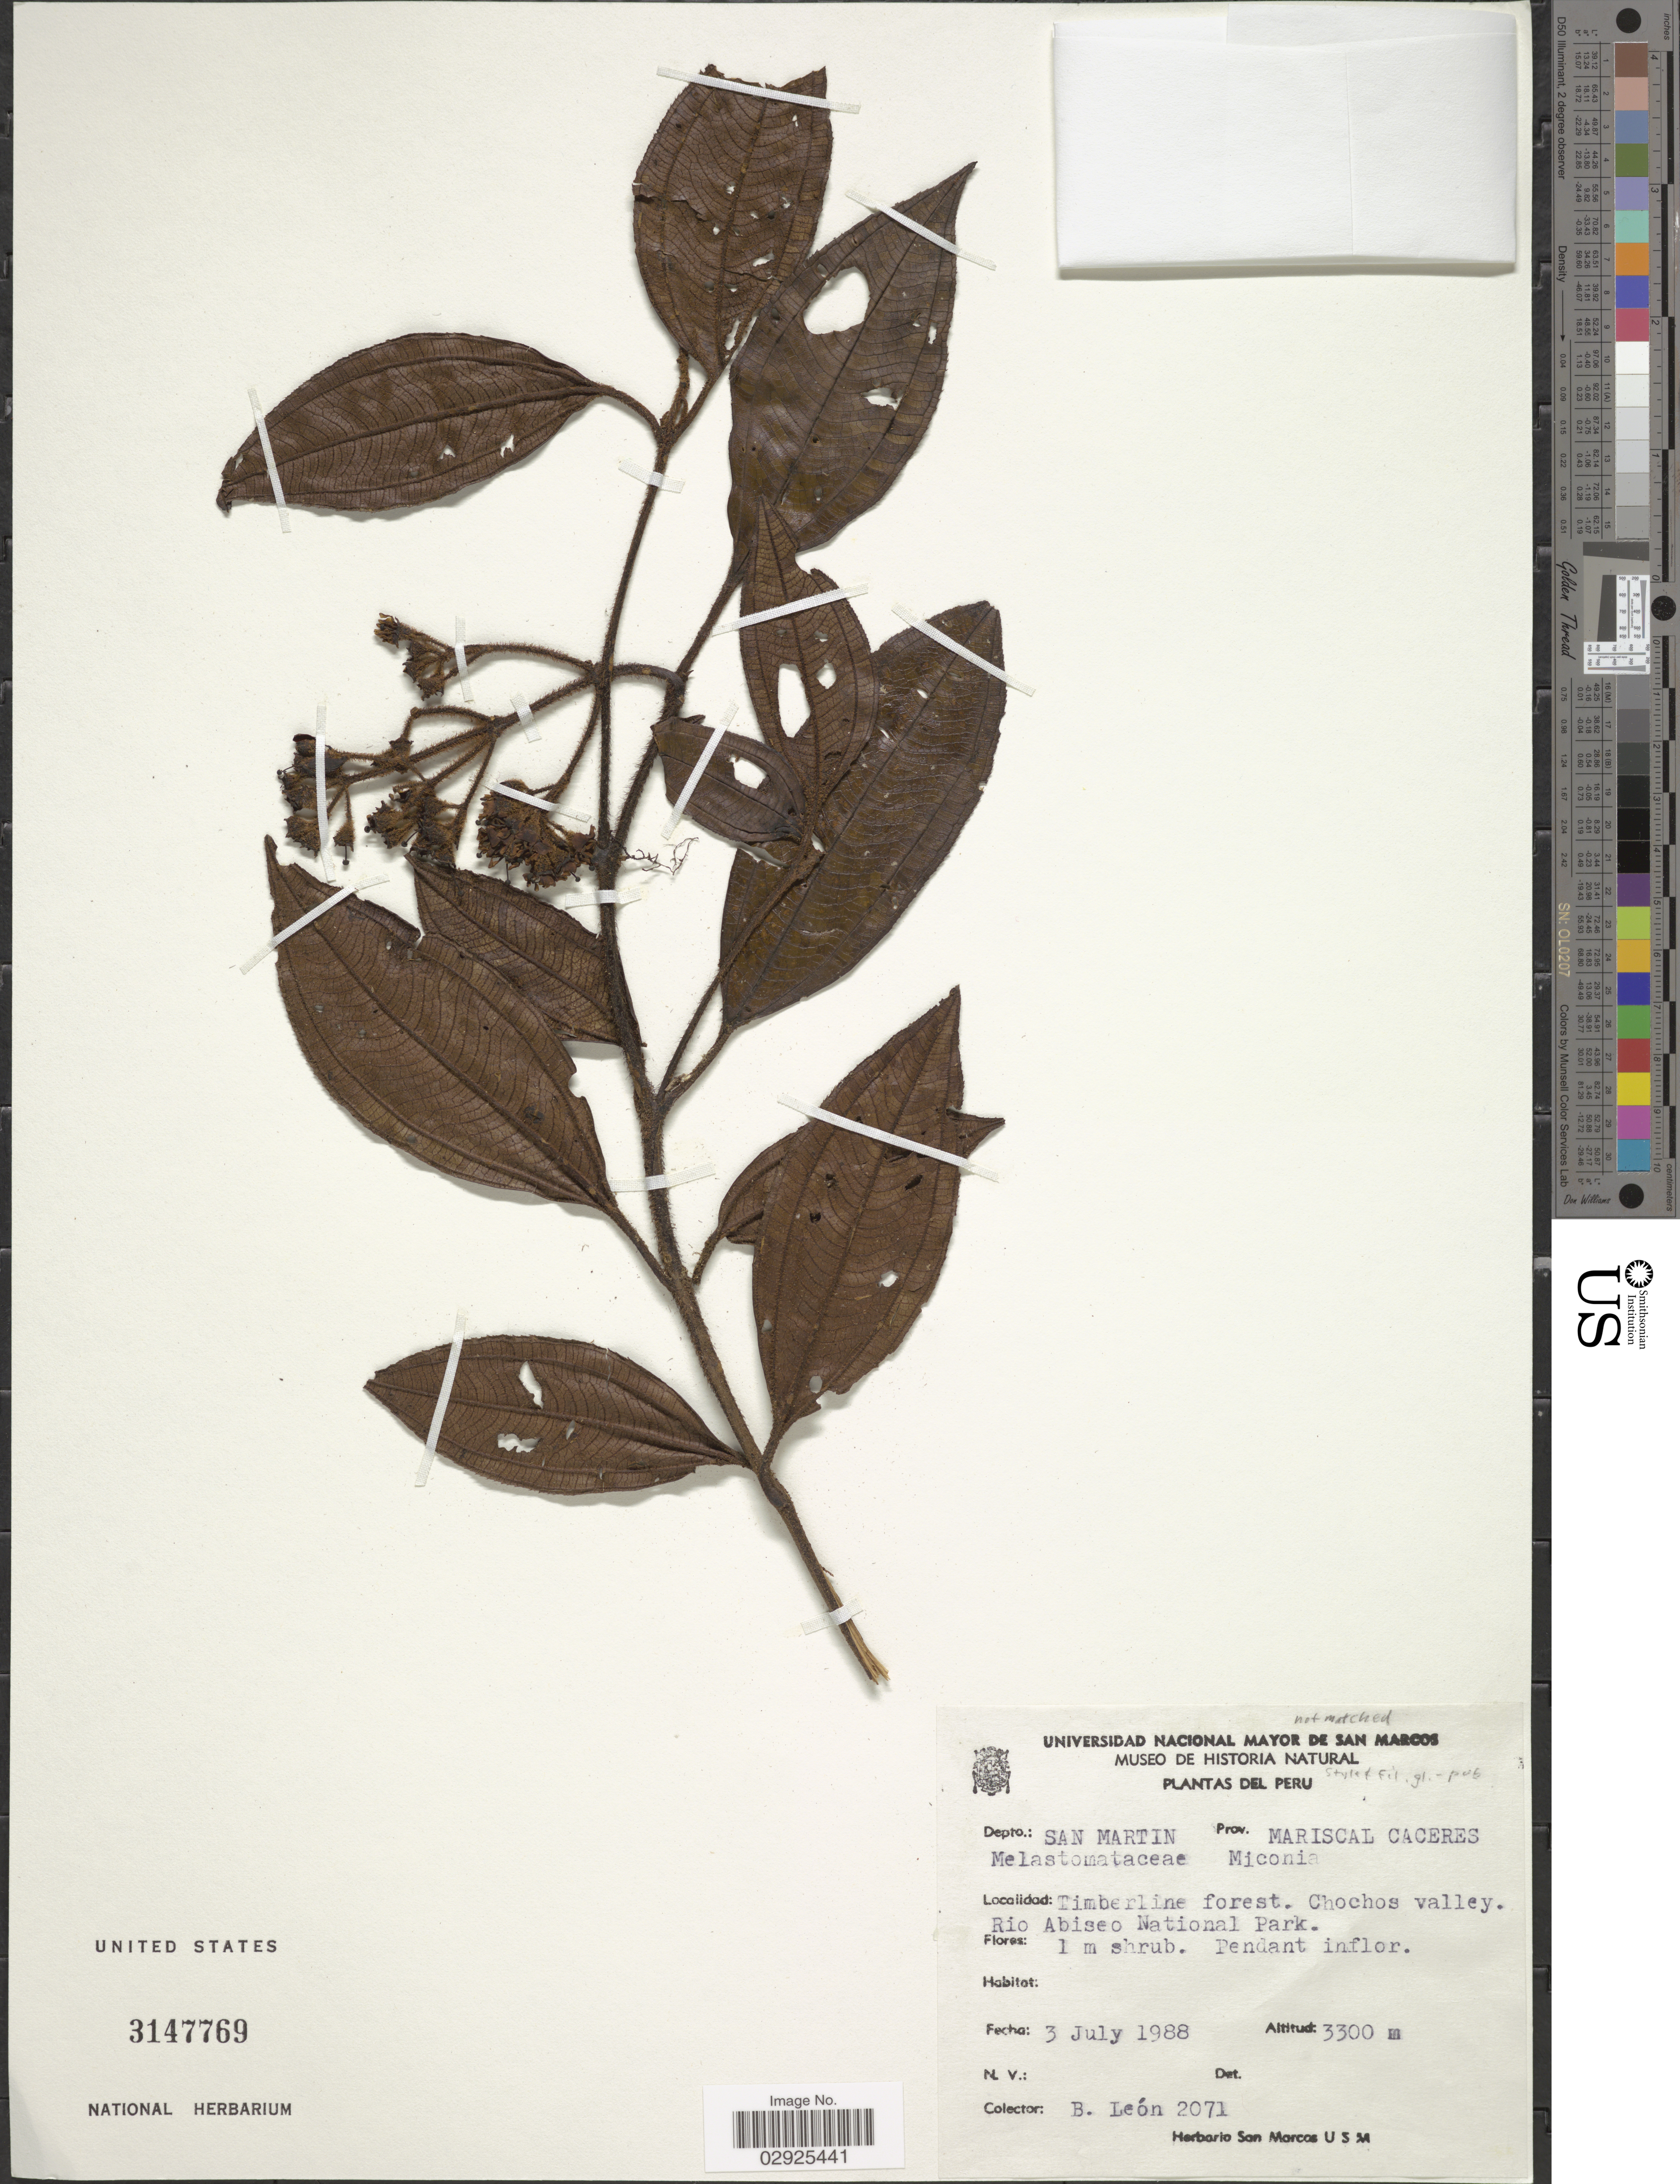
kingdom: Plantae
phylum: Tracheophyta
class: Magnoliopsida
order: Myrtales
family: Melastomataceae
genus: Miconia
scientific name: Miconia sp.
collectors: B. León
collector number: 2071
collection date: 1988-07-03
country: Peru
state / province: San Martín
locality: Depto. San Martin, Prov. Mariscal Caceres, Timberline forest, Chochos valley, Rio Abisco National Park.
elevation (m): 3300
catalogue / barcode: US 3147769